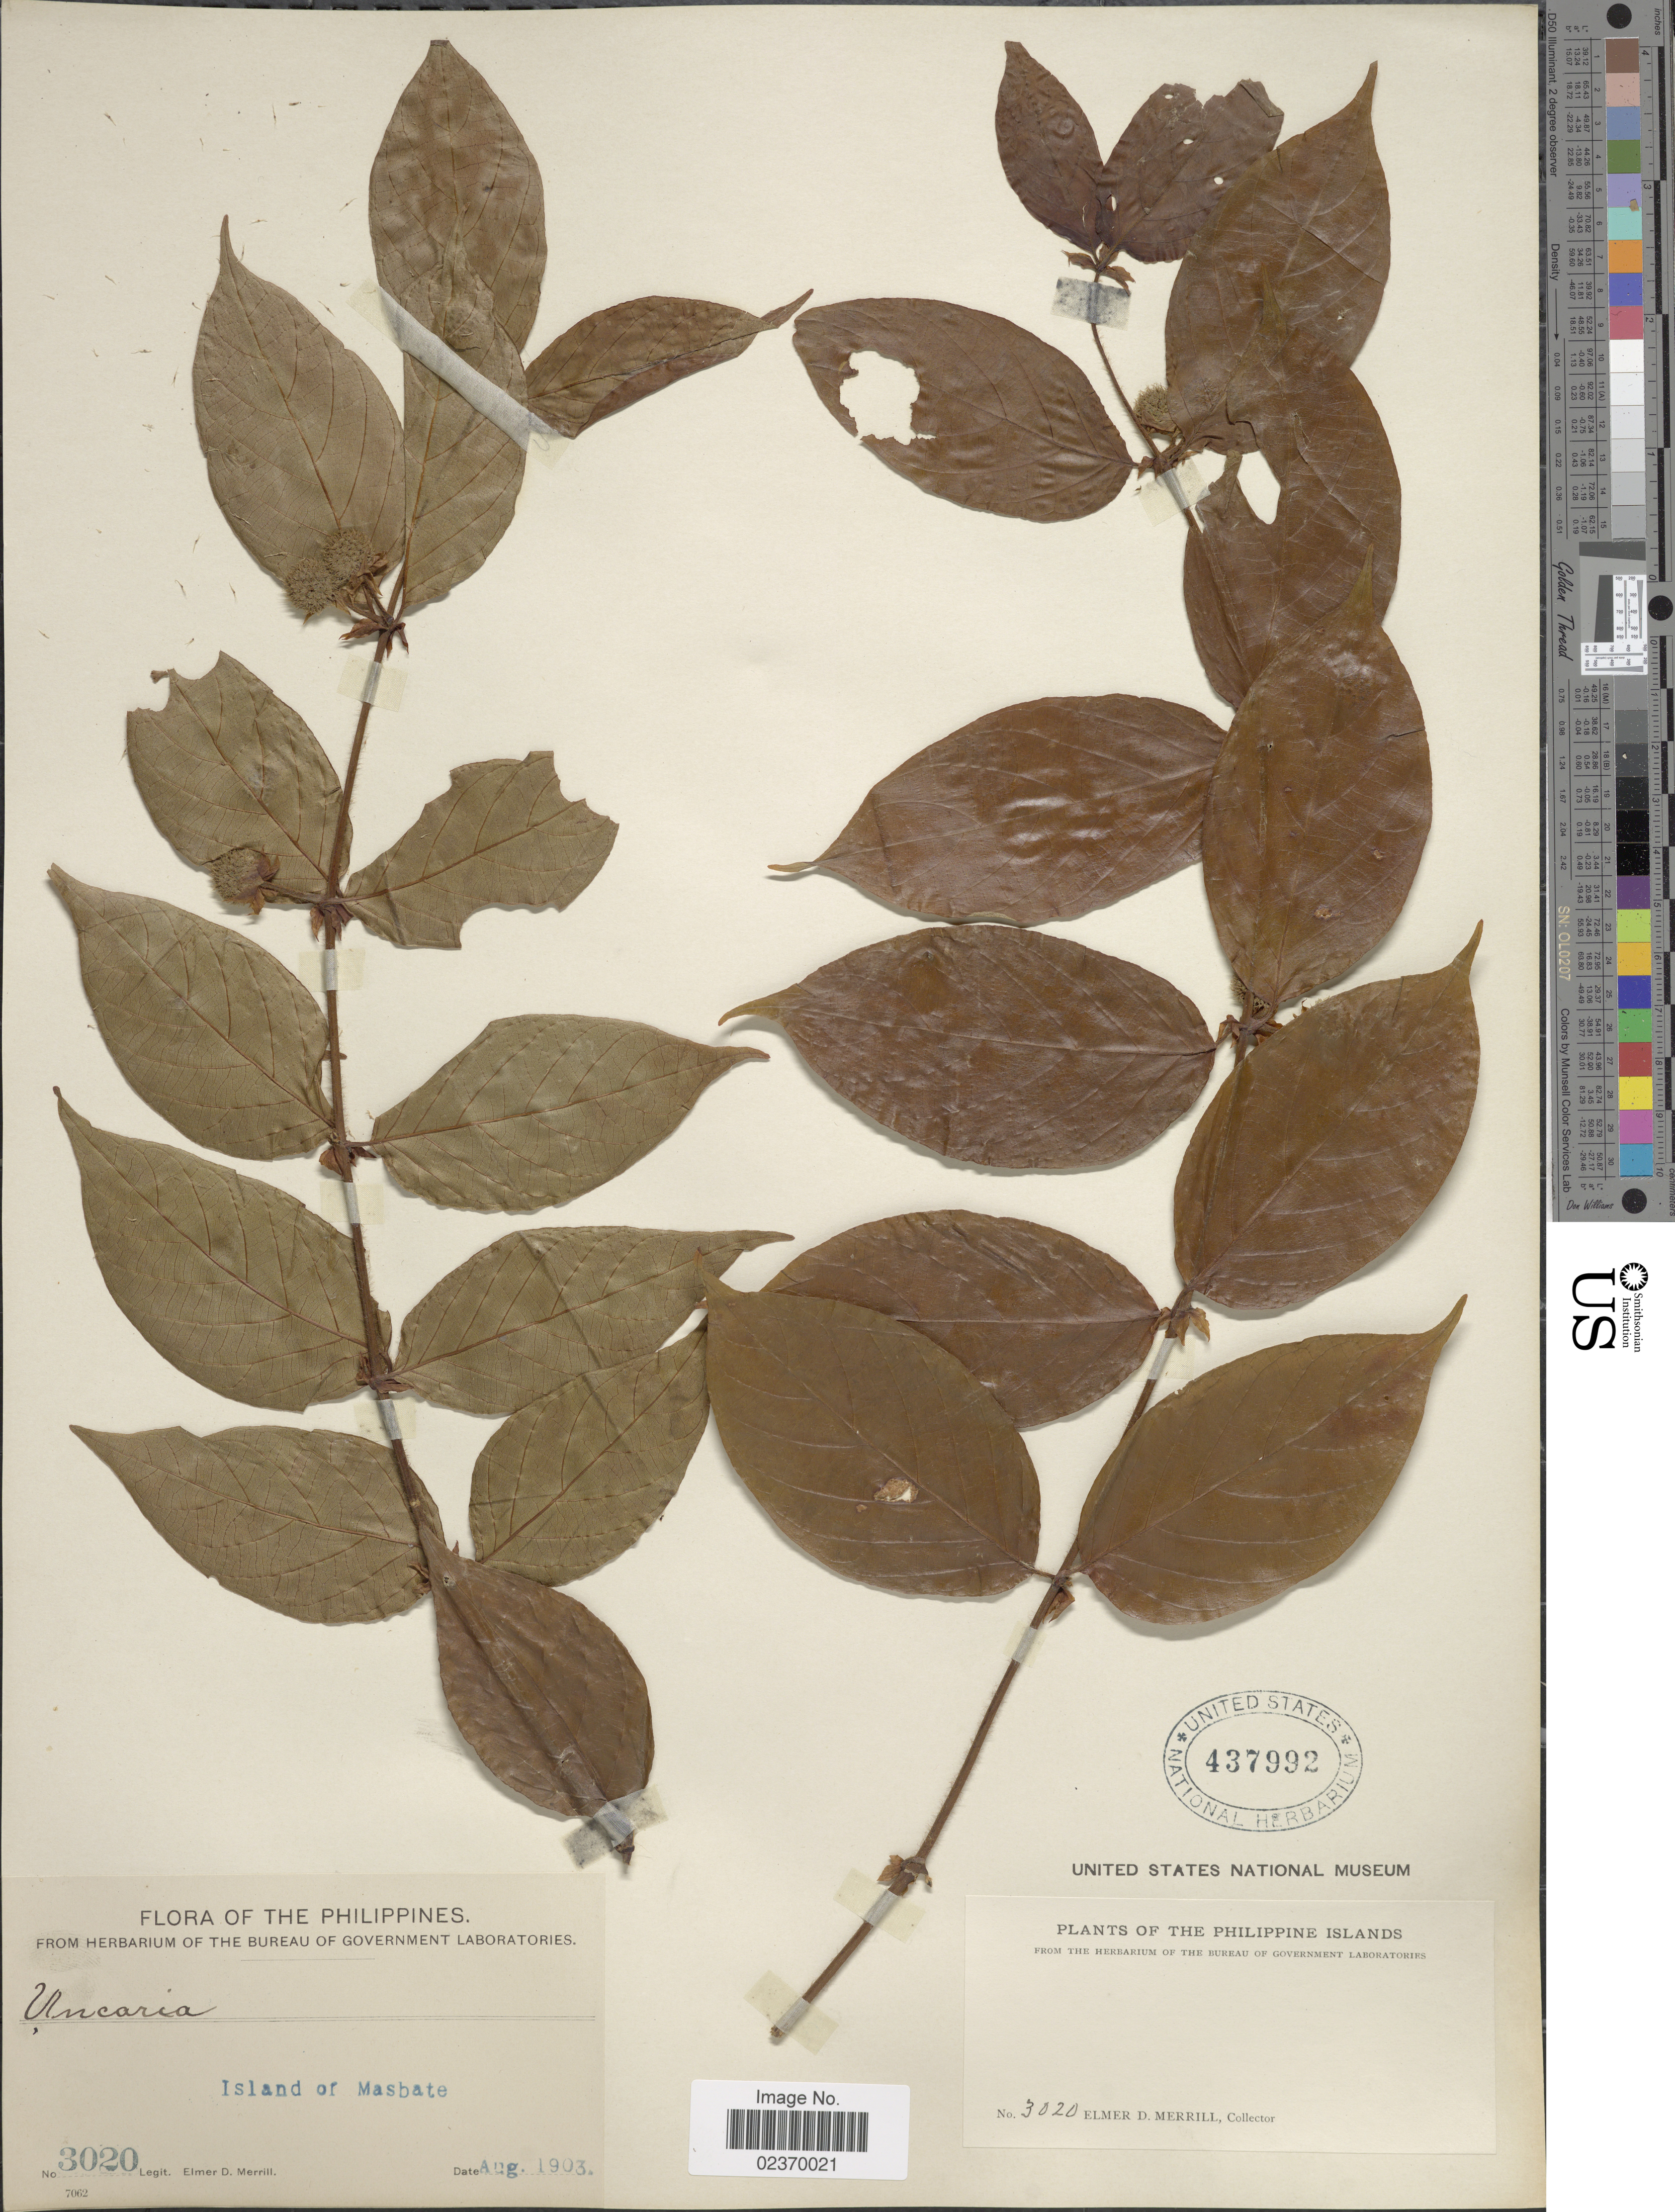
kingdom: Plantae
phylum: Tracheophyta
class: Magnoliopsida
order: Gentianales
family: Rubiaceae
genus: Uncaria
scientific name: Uncaria philippinensis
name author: Elmer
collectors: E. D. Merrill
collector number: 3020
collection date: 1903-08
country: Philippines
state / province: Bicol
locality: The Philippine Islands, Island of Masbate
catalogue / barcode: US 437992